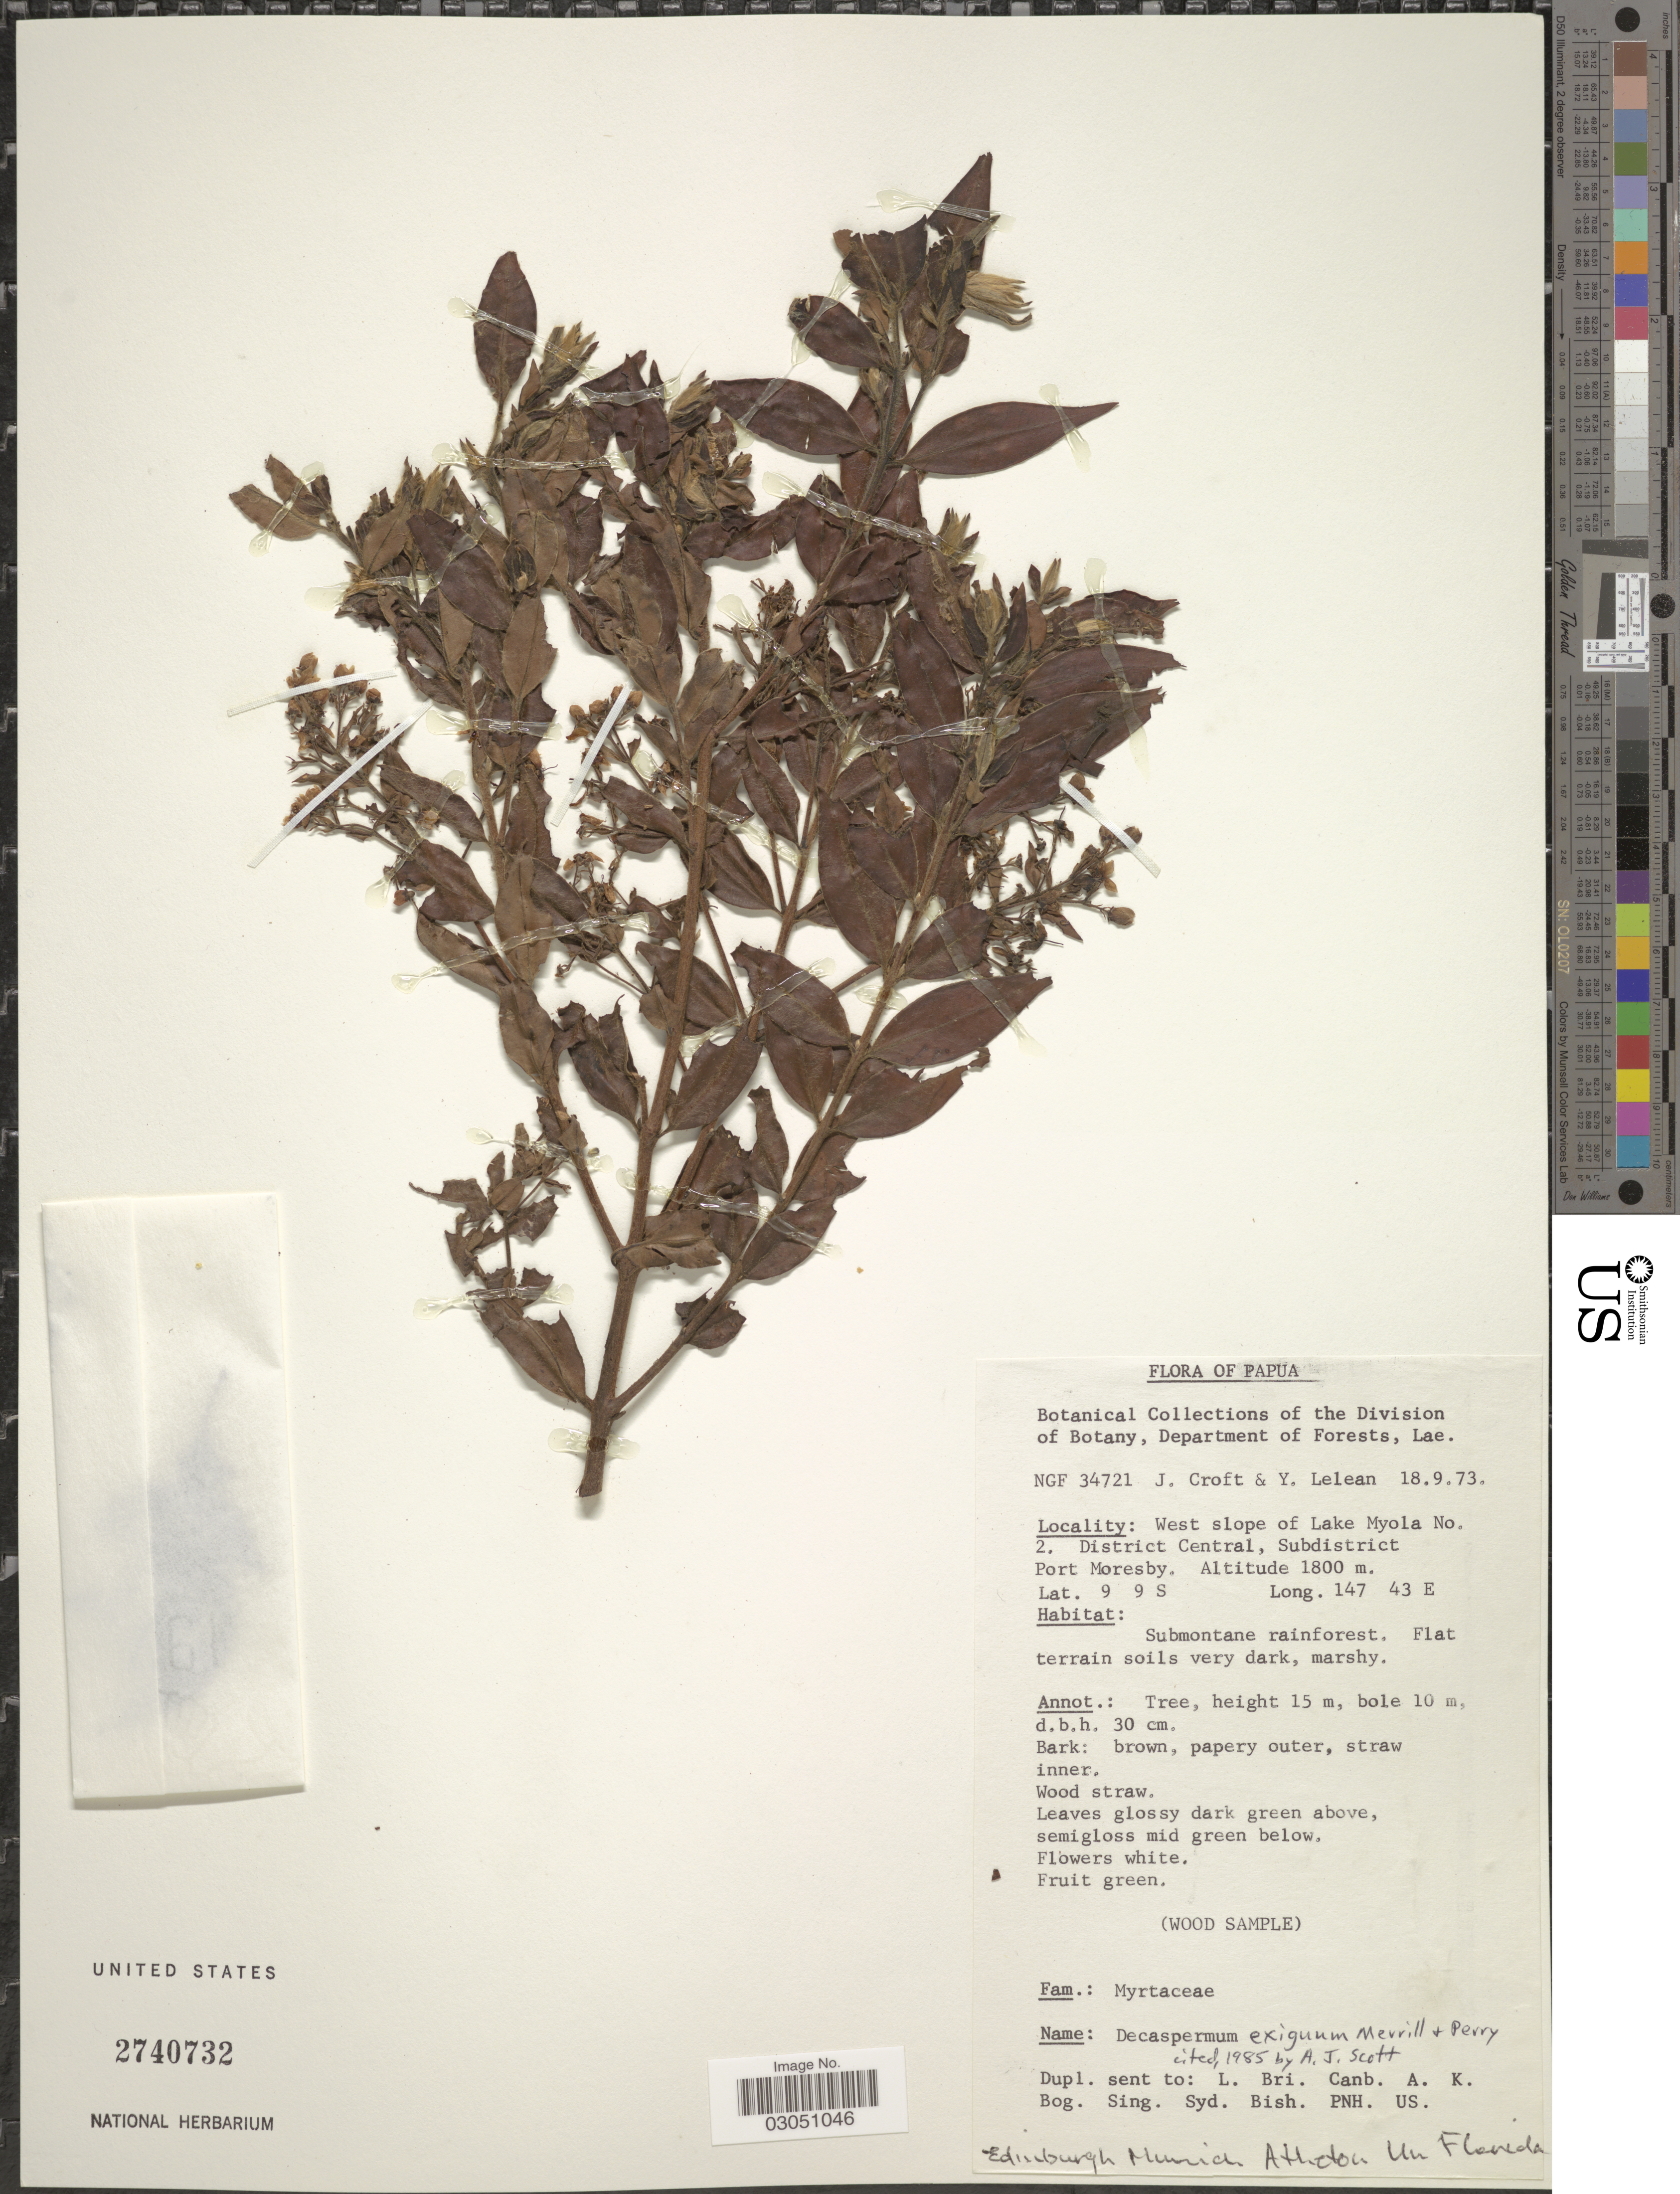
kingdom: Plantae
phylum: Tracheophyta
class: Magnoliopsida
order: Myrtales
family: Myrtaceae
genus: Decaspermum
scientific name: Decaspermum exiguum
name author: Merr. & L.M. Perry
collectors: J. Croft & Y. Lelean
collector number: NGF34721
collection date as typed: Transcribed d/m/y: 18/9/73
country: Papua New Guinea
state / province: Central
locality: Papua. West slope of Lake Myola No. 2. District Central, Subdistrict Port Moresby.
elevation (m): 1800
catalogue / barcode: US 2740732